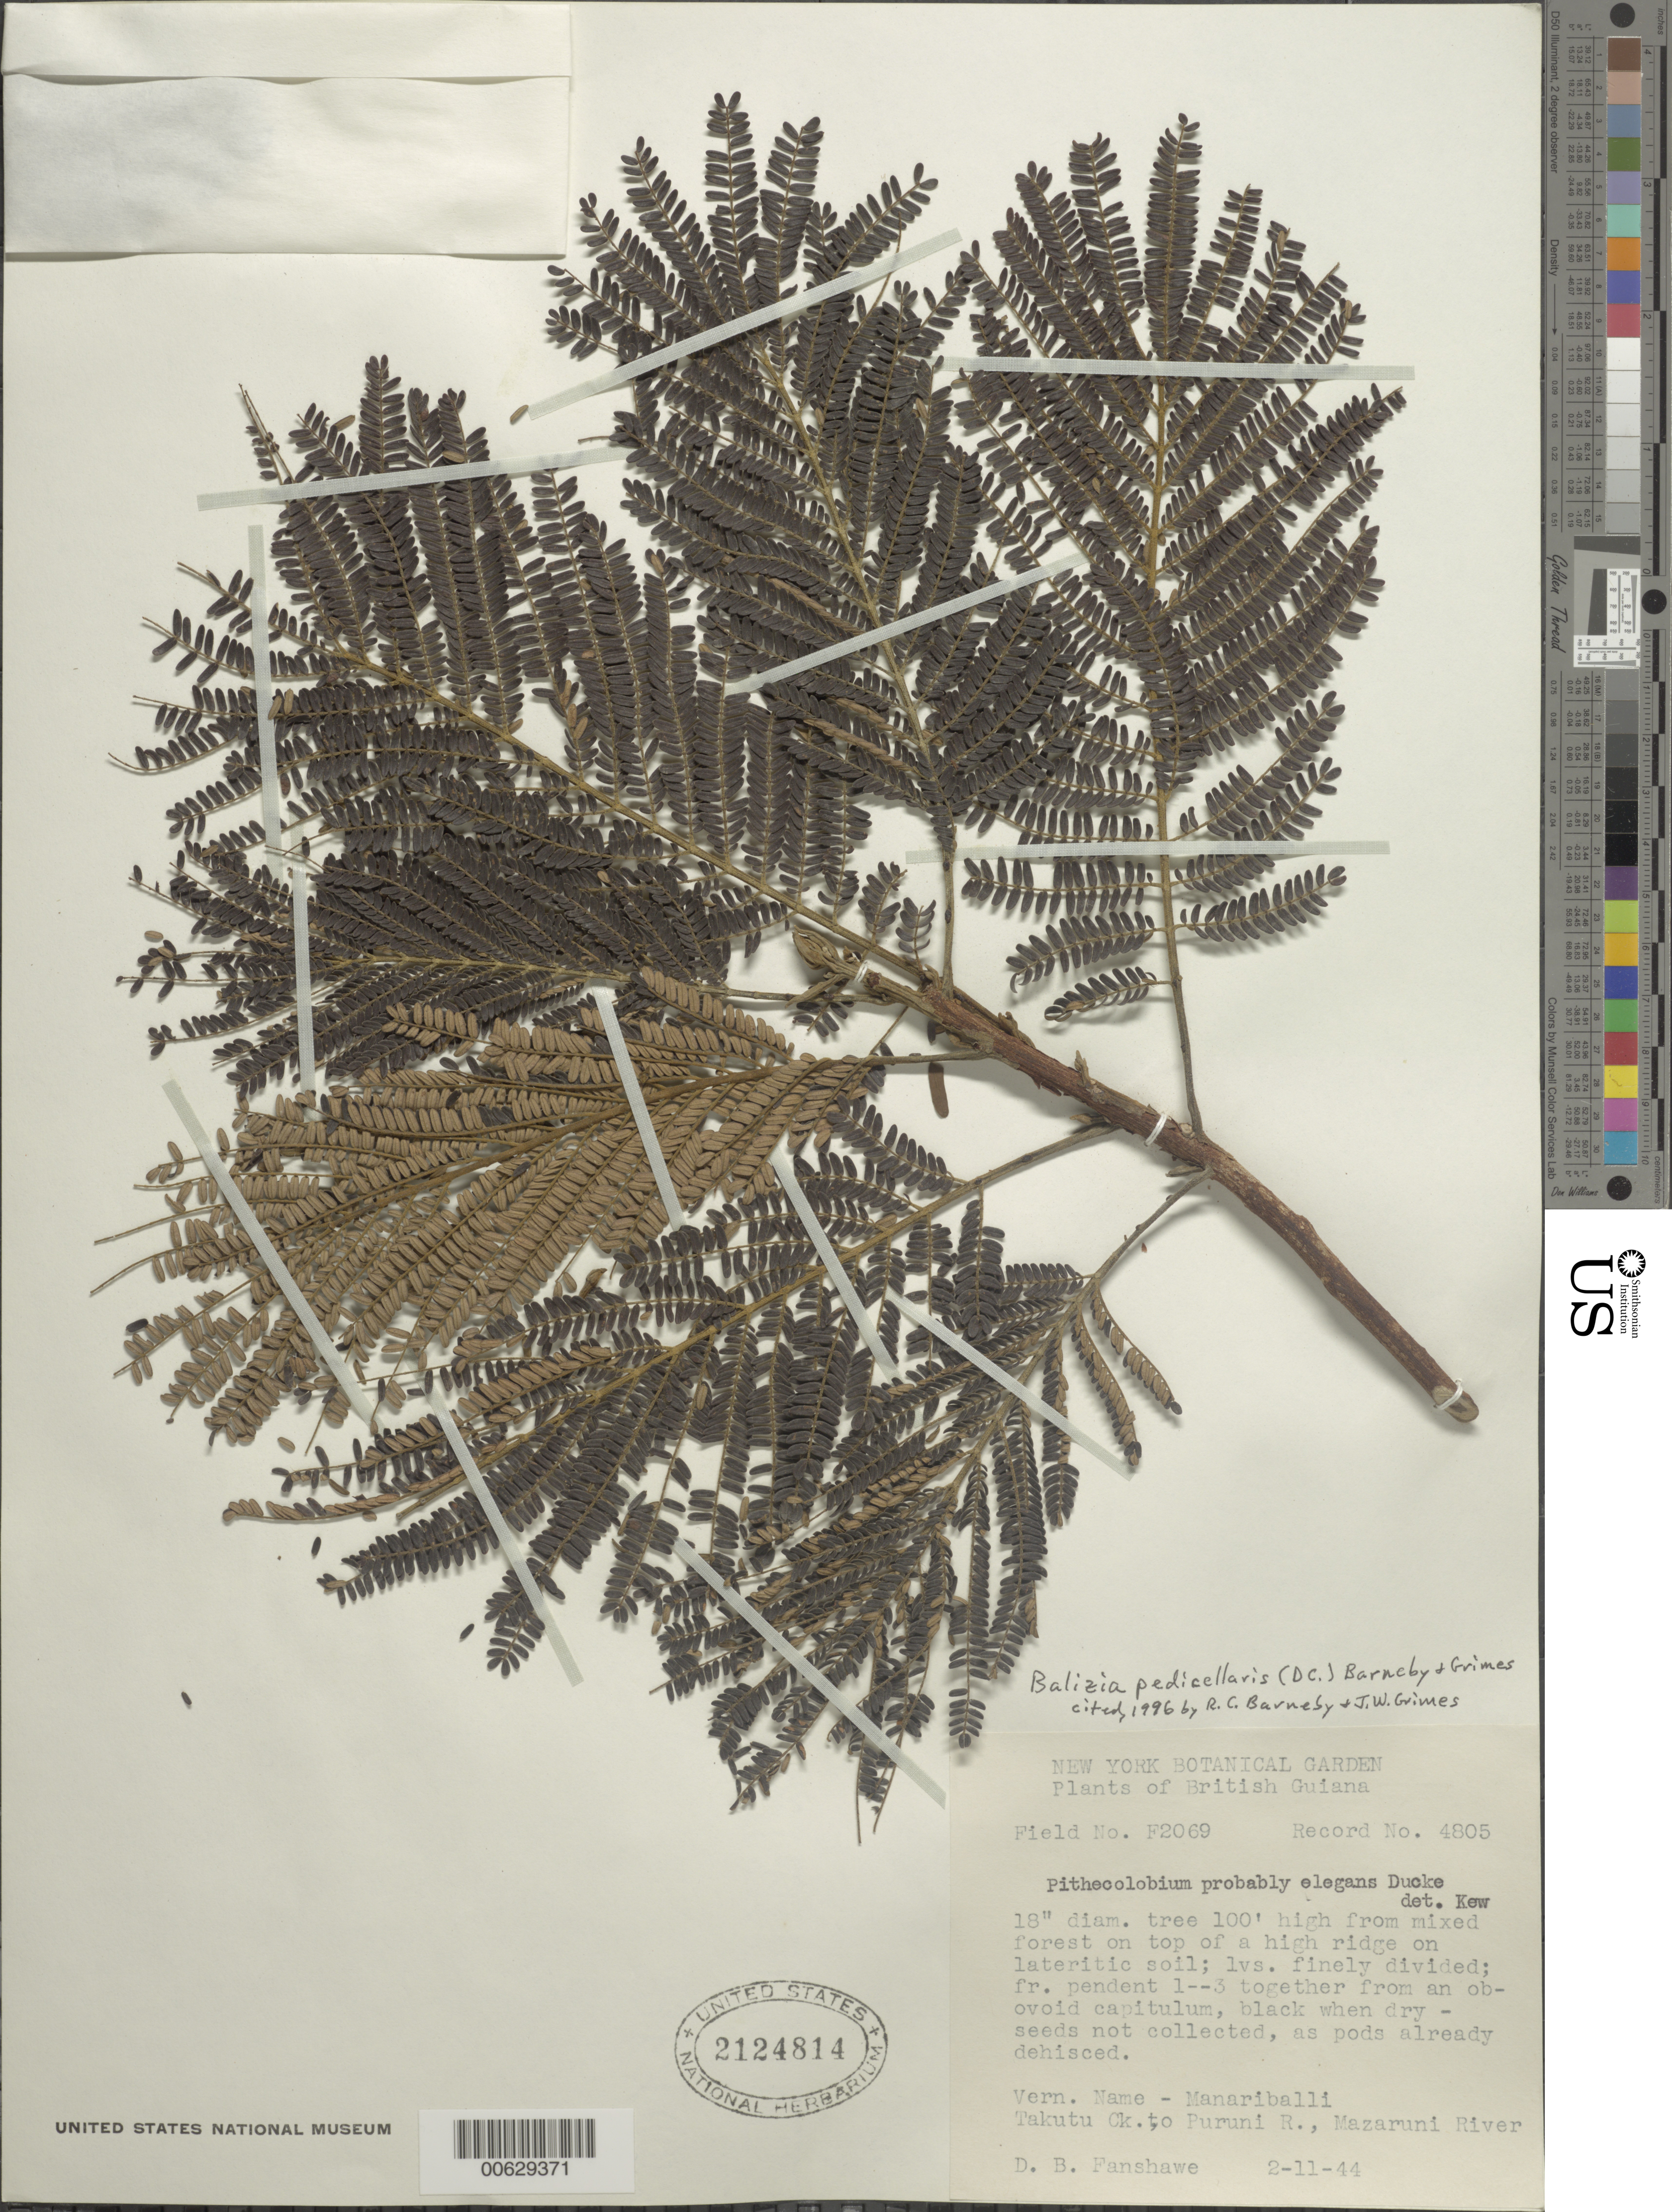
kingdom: Plantae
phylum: Tracheophyta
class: Magnoliopsida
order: Fabales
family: Fabaceae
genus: Hydrochorea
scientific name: Hydrochorea pedicellaris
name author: (DC.) M.V.B. Soares et al.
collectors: D. B. Fanshawe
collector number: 4805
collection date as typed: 2-Nov-44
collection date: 1944-11-02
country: Guyana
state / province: U. Takutu-U. Essequibo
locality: Takutu Creek to Puruni River, Mazaruni River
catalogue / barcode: US 2124814